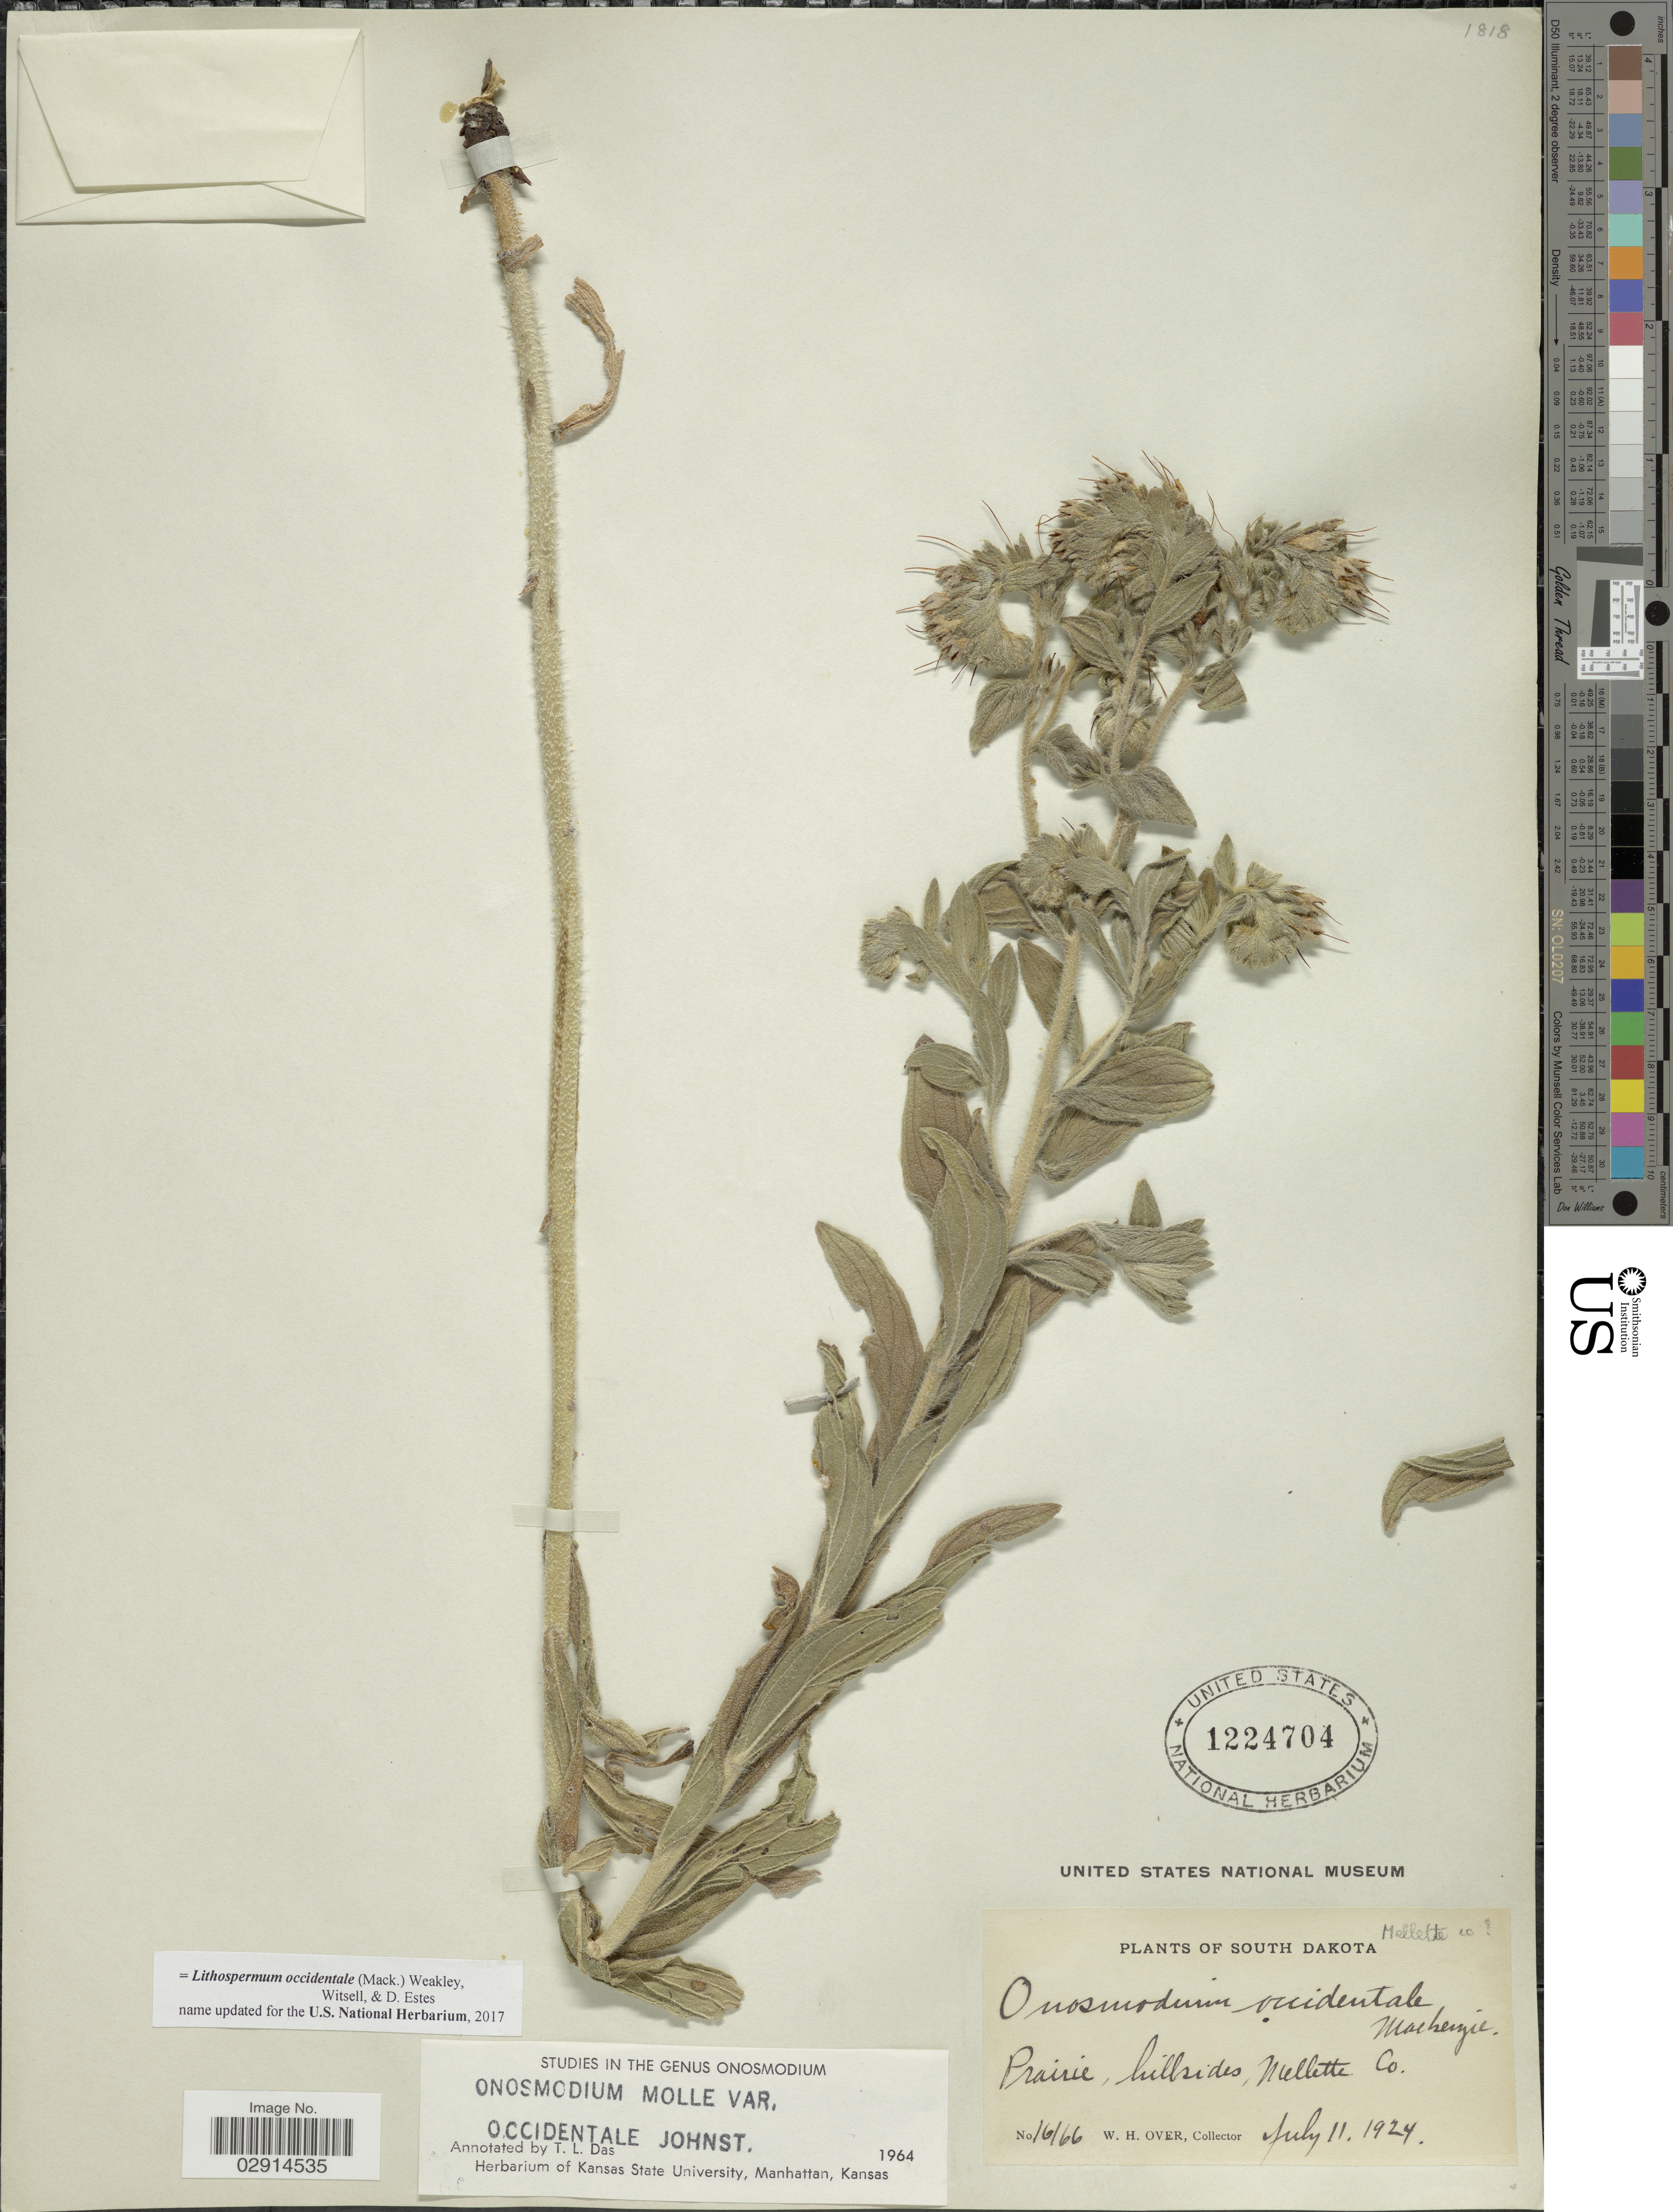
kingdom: Plantae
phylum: Tracheophyta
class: Magnoliopsida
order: Boraginales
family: Boraginaceae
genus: Lithospermum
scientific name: Lithospermum occidentale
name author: (Mack.) Weakley et al.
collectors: W. Over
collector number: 16166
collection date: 1924-07-11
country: United States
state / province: South Dakota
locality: Mellette Co.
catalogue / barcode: US 1224704